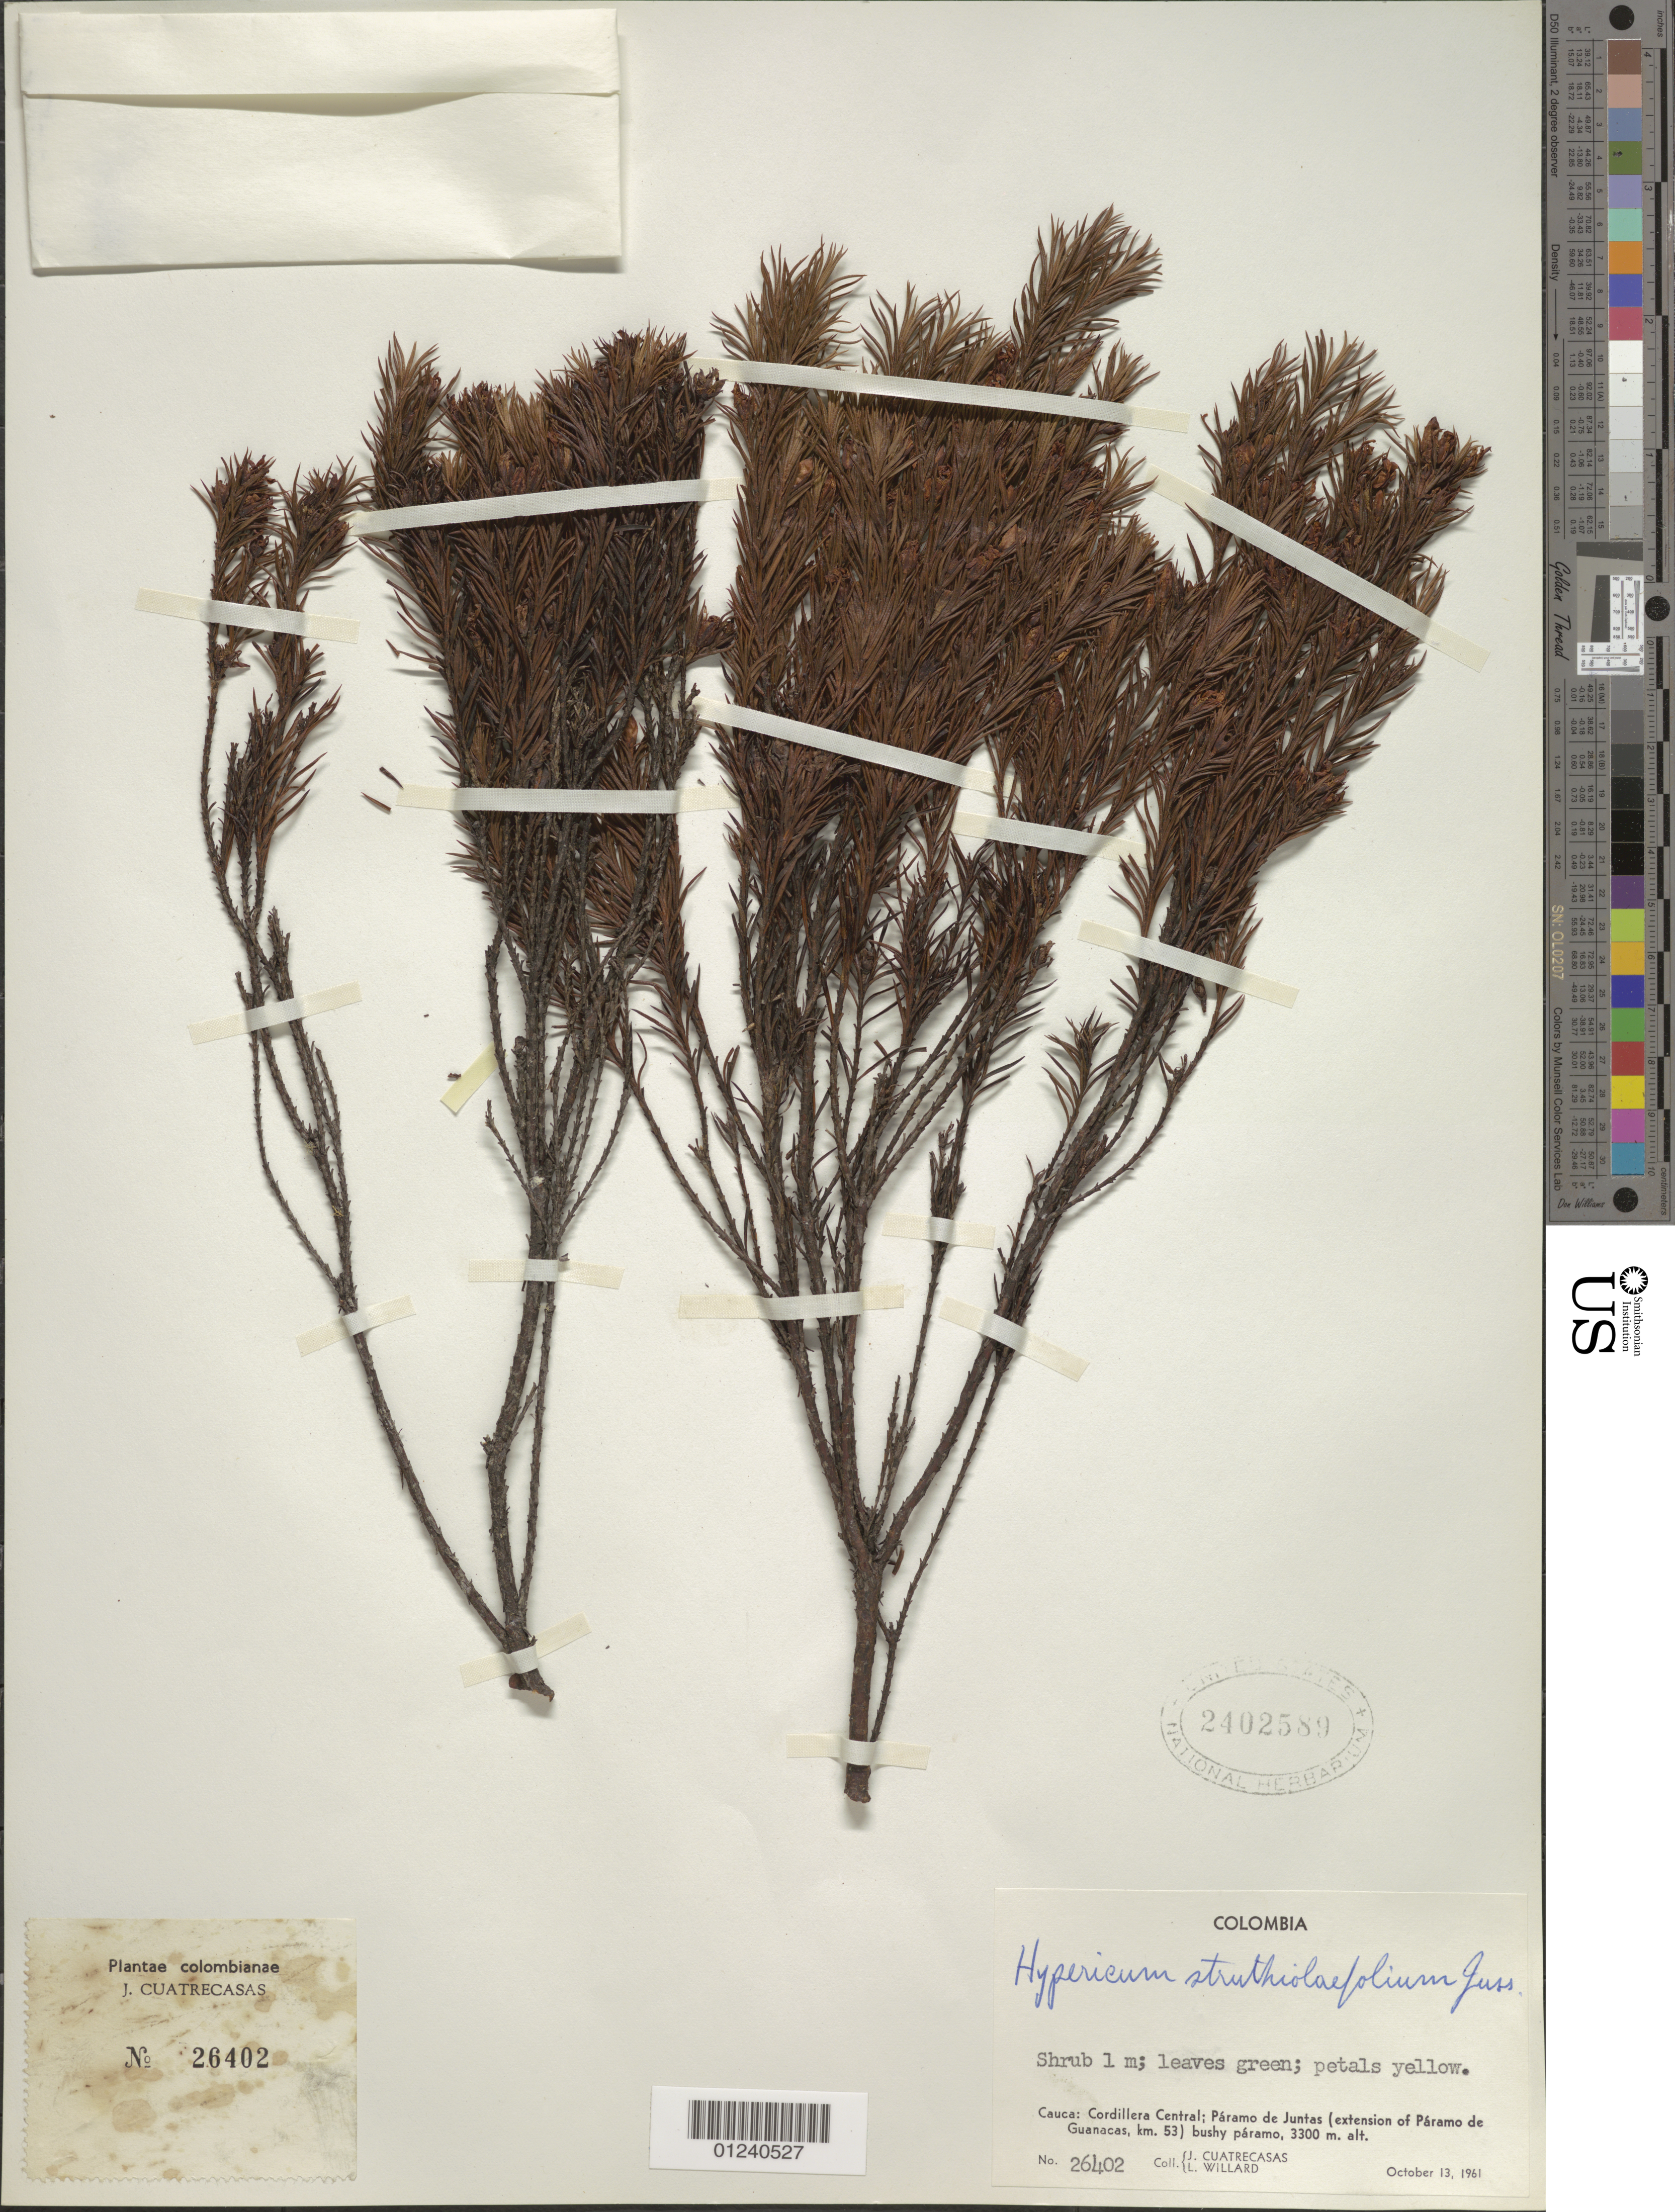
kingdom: Plantae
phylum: Tracheophyta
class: Magnoliopsida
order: Malpighiales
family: Hypericaceae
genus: Hypericum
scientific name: Hypericum juniperinum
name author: Kunth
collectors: J. Cuatrecasas & L. Willard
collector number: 26402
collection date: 1961-10-13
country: Colombia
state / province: Cauca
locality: Cordillera Central: Paramo de Juntas (extension of Paramo de Guanacas, km. 53)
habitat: bushy paramos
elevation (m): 3300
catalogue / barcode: US 2402589